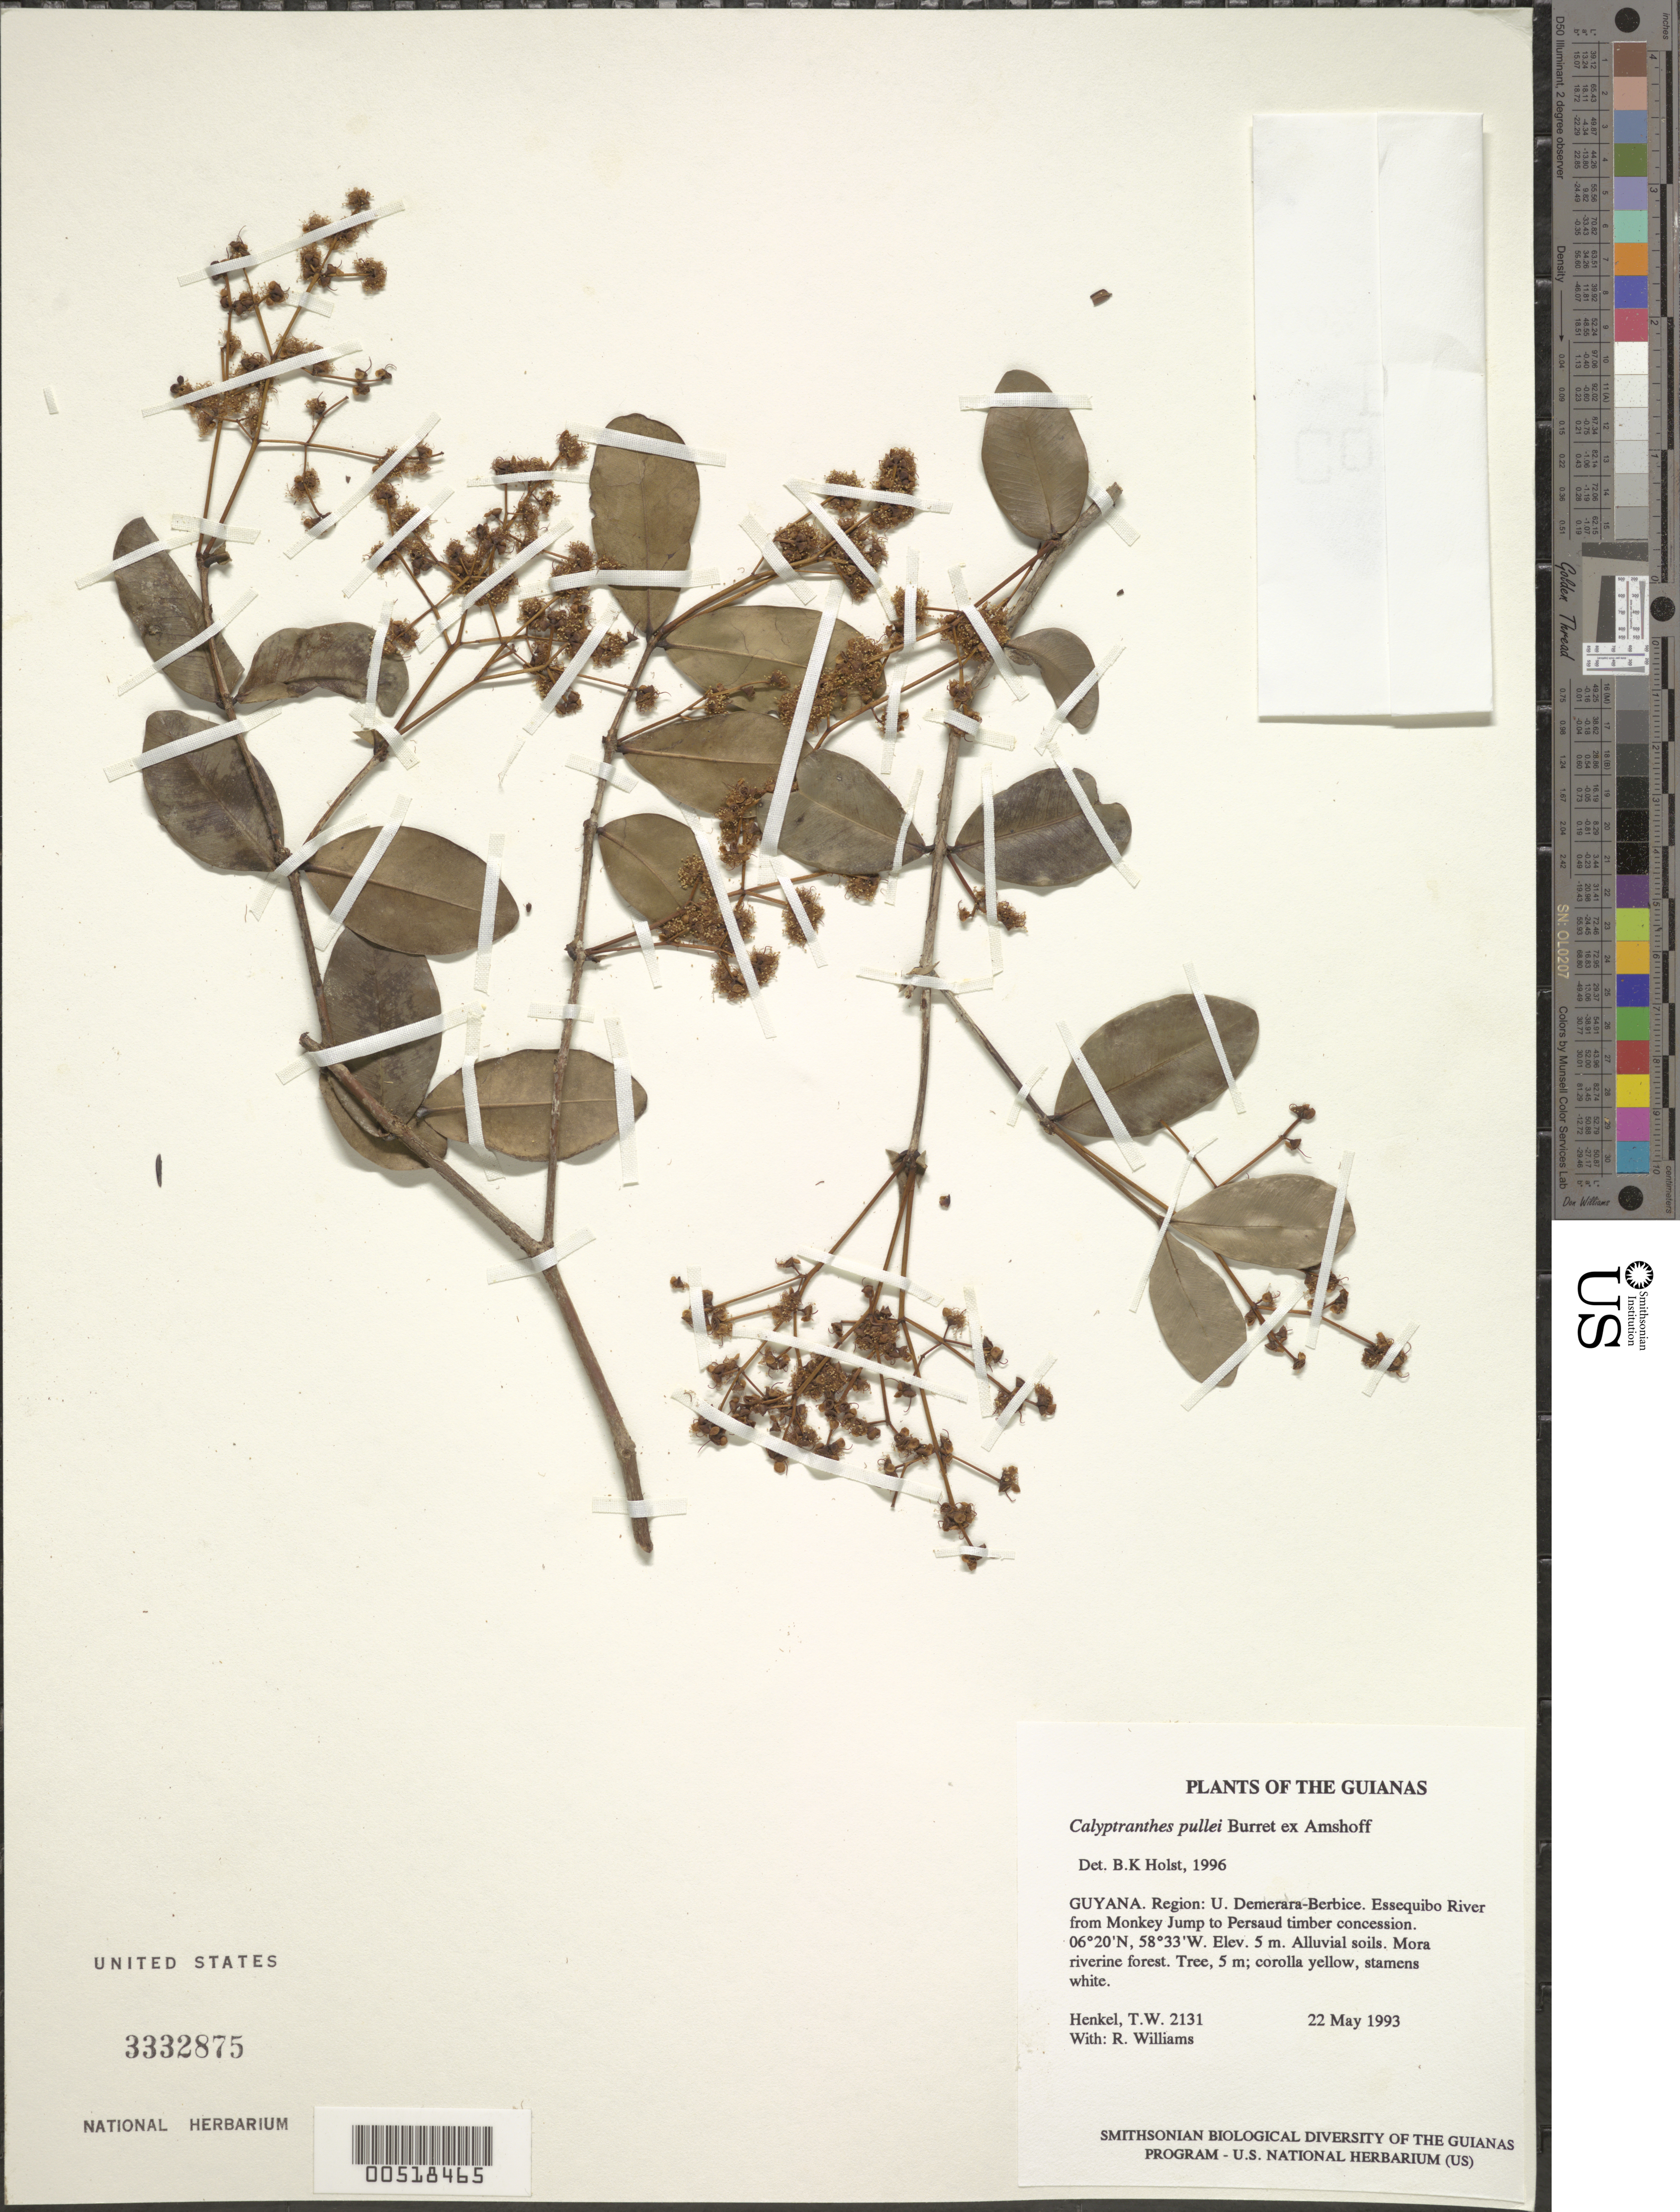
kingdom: Plantae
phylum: Tracheophyta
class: Magnoliopsida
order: Myrtales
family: Myrtaceae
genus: Myrcia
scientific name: Myrcia pullei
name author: (Burret ex Amshoff) A.R. Lourenço & E. Lucas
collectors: T. Henkel & R. Williams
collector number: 2131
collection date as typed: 22 May 1993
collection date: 1993-05-22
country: Guyana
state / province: U. Demerara-Berbice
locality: Essequibo River from Monkey Jump to Persaud timber concession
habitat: Alluvial soils. Mora riverine forest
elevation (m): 5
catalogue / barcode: US 3332875